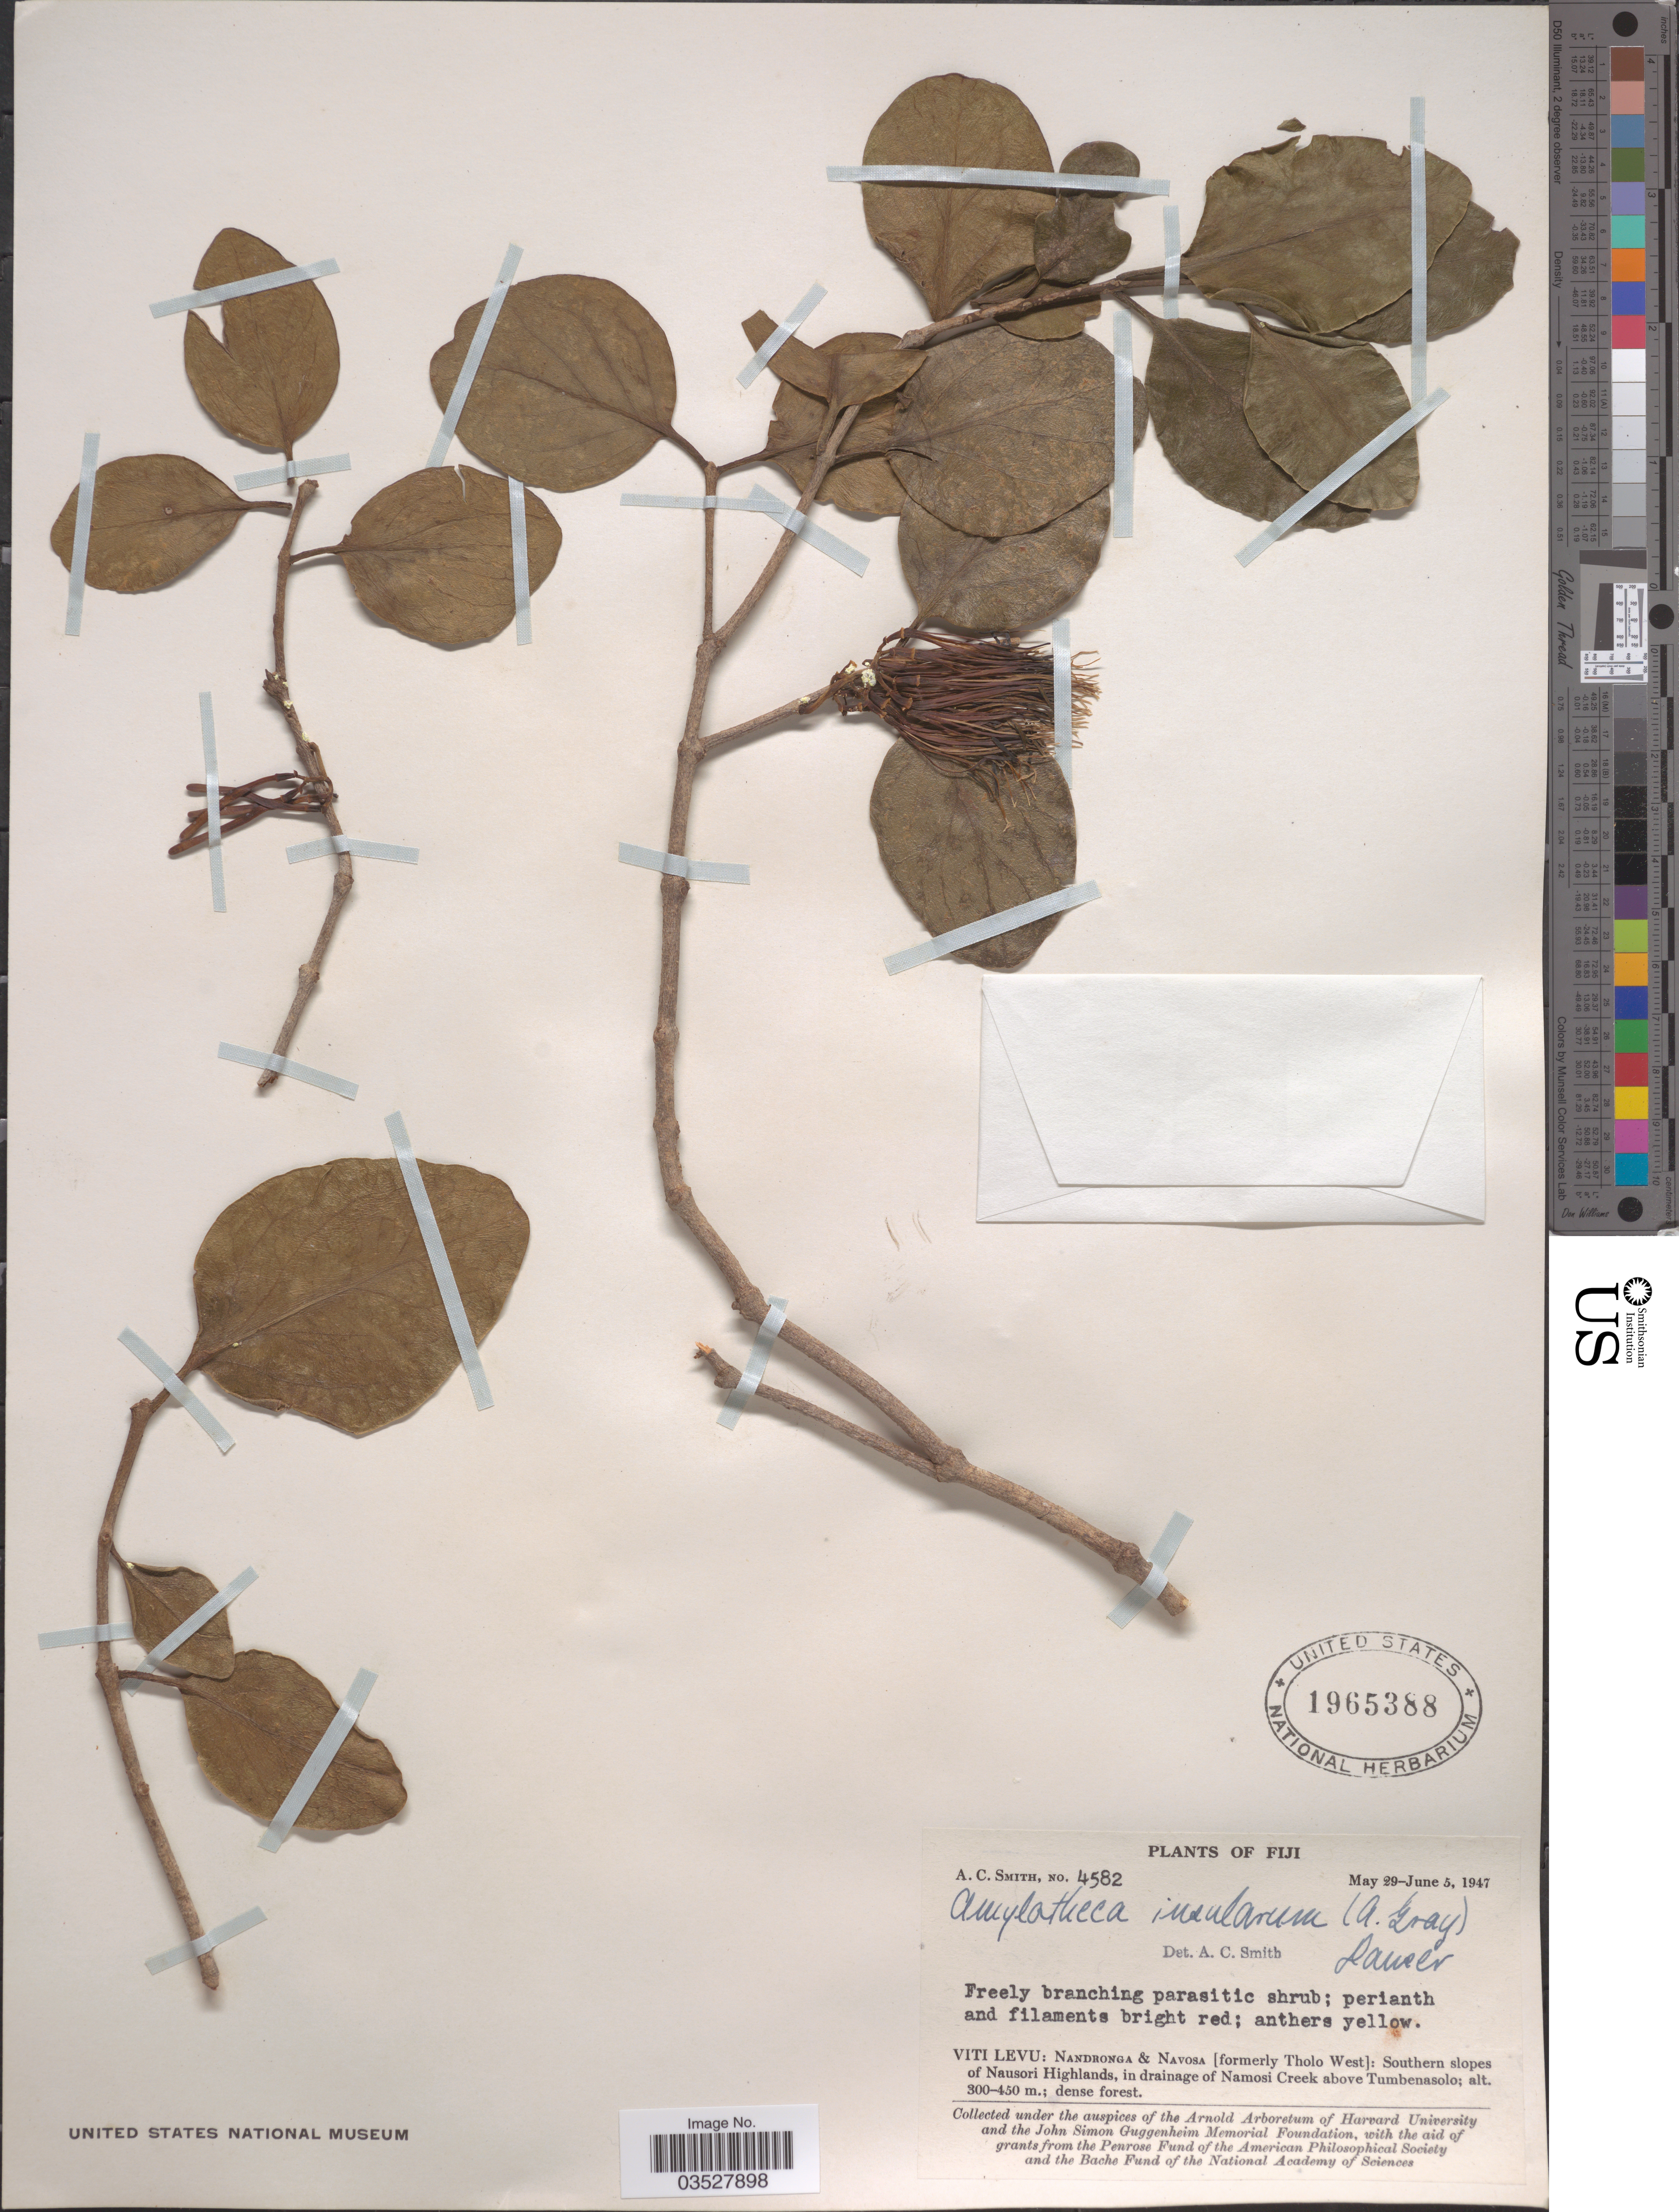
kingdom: Plantae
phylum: Tracheophyta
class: Magnoliopsida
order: Santalales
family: Loranthaceae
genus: Amylotheca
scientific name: Amylotheca insularum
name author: (A. Gray) Danser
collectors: A. C. Smith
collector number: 4582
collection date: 1947-05-29/1947-06-05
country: Fiji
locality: Viti Levu: Nandronga & Navosa [formerly Tholo West]: Southern slopes of Nausori Highlands, in drainage of Namosi Creek above Tumbenasolo.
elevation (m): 300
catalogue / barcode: US 1965388